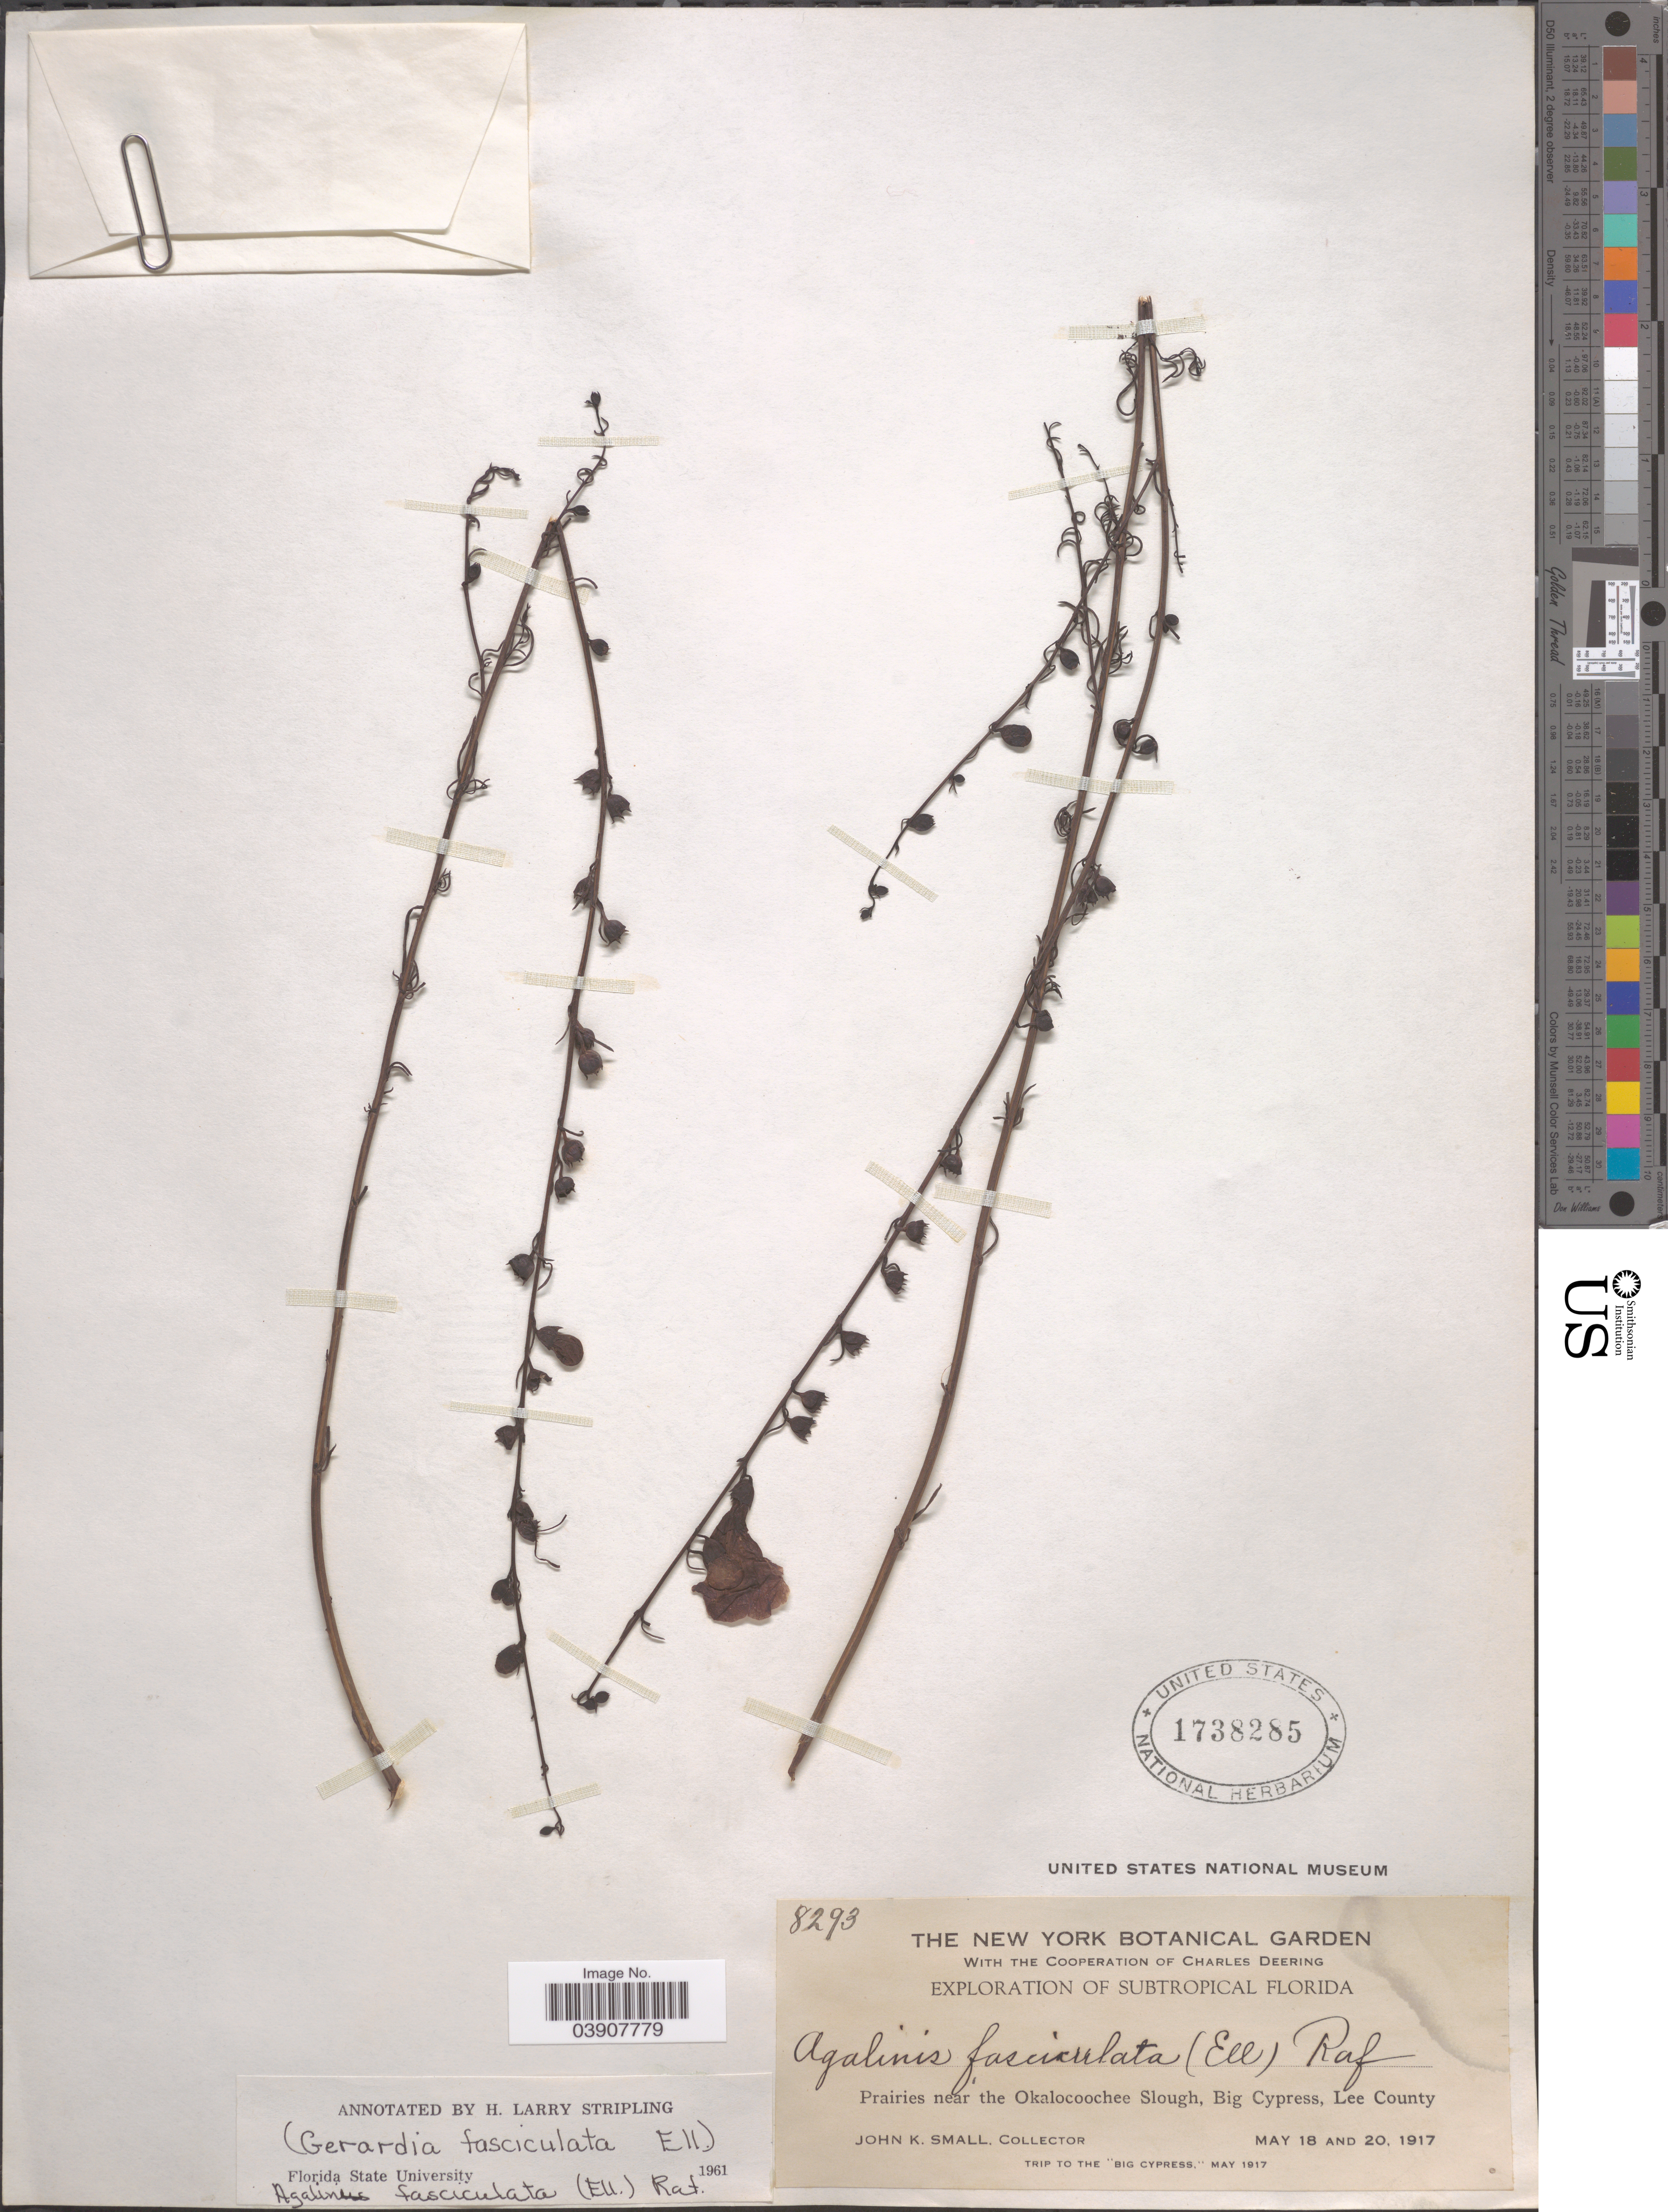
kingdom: Plantae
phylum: Tracheophyta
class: Magnoliopsida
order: Lamiales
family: Orobanchaceae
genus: Agalinis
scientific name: Agalinis fasciculata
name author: (Elliott) Raf.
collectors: J. K. Small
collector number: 8293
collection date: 1917-05-18/1917-05-20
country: United States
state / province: Florida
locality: Subtropical Florida. Prairies near the Okalocoochee Slough, Big Cypress, Lee County. The "Big Cypress".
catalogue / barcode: US 1738285